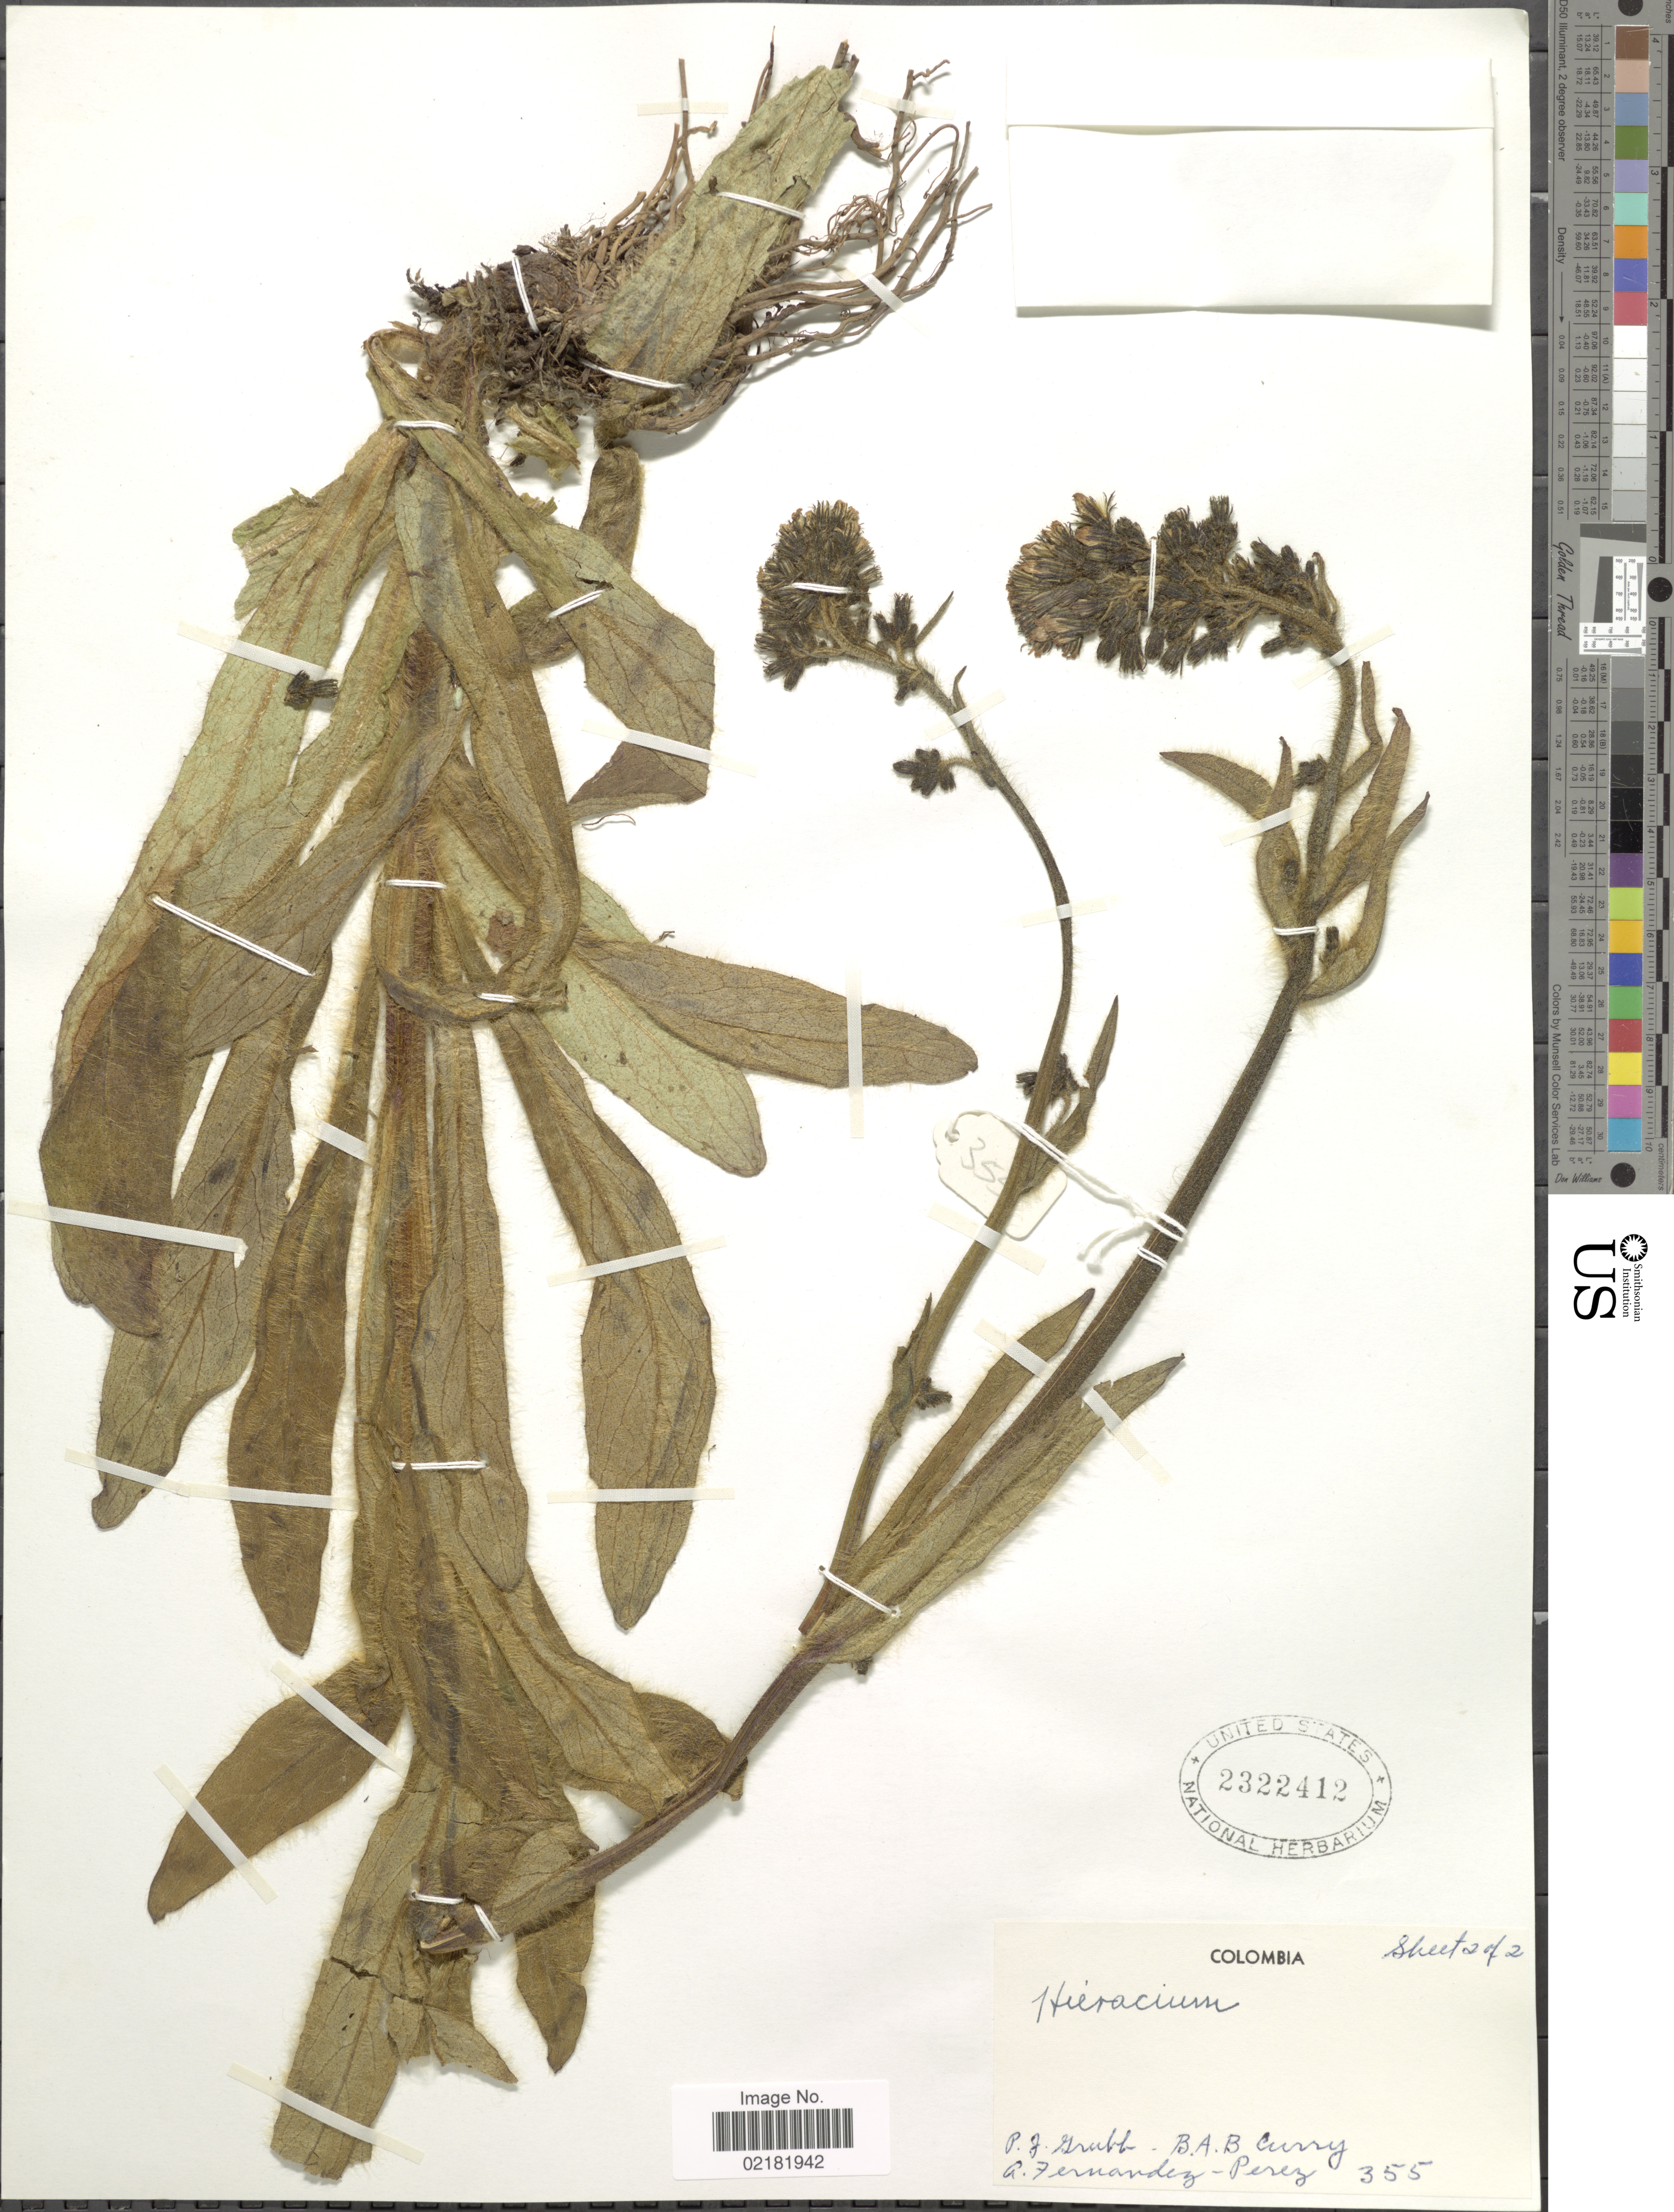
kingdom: Plantae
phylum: Tracheophyta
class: Magnoliopsida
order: Asterales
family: Asteraceae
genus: Hieracium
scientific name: Hieracium repandulare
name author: Druce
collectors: P. J. Grubb, B. A. B. Curry & A. Fernández-Pérez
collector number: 355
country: Colombia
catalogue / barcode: US 2322412